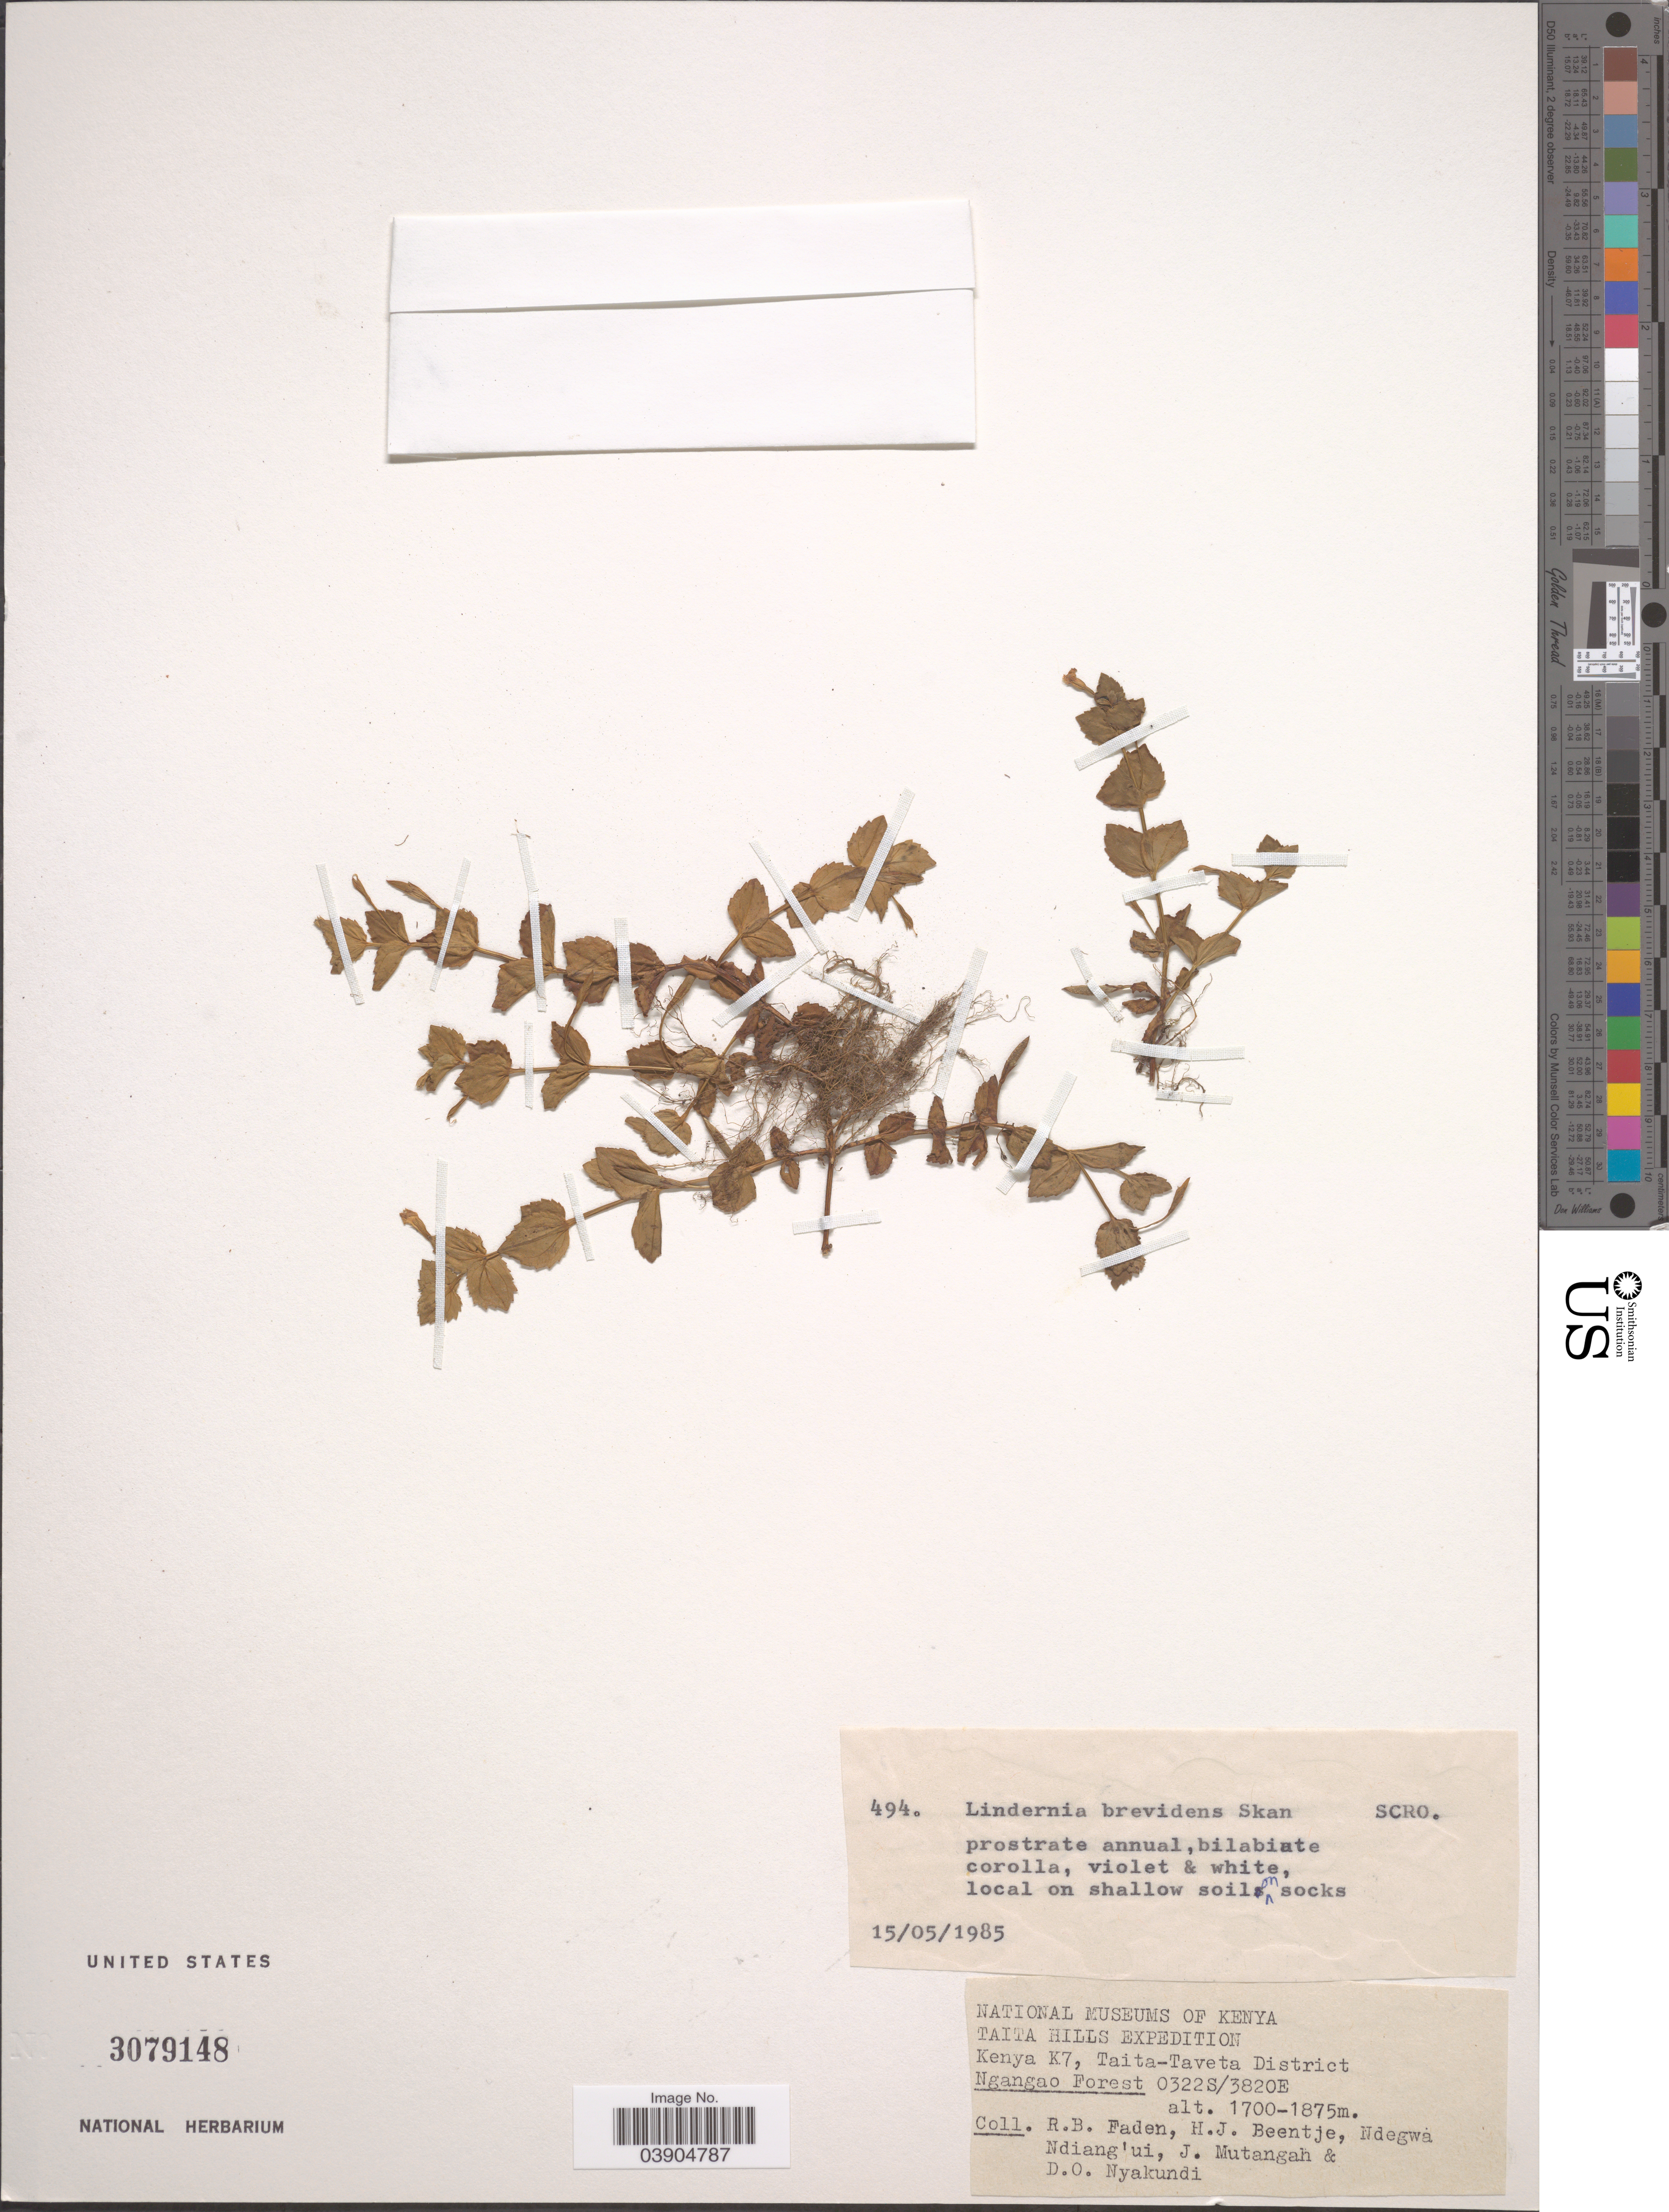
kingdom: Plantae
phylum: Tracheophyta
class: Magnoliopsida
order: Lamiales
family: Linderniaceae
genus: Lindernia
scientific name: Lindernia brevidens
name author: Skan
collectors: R. B. Faden, H. J. Beentje, Ndegwa Ndiang'ui, J. Mutangah & D. Nyakundi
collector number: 494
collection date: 1985-05-15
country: Kenya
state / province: Taita Taveta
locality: Taita Hills. [unsure placement] K7, Taita-Taveta District. Ngangao Forest.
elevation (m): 1700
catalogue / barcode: US 3079148